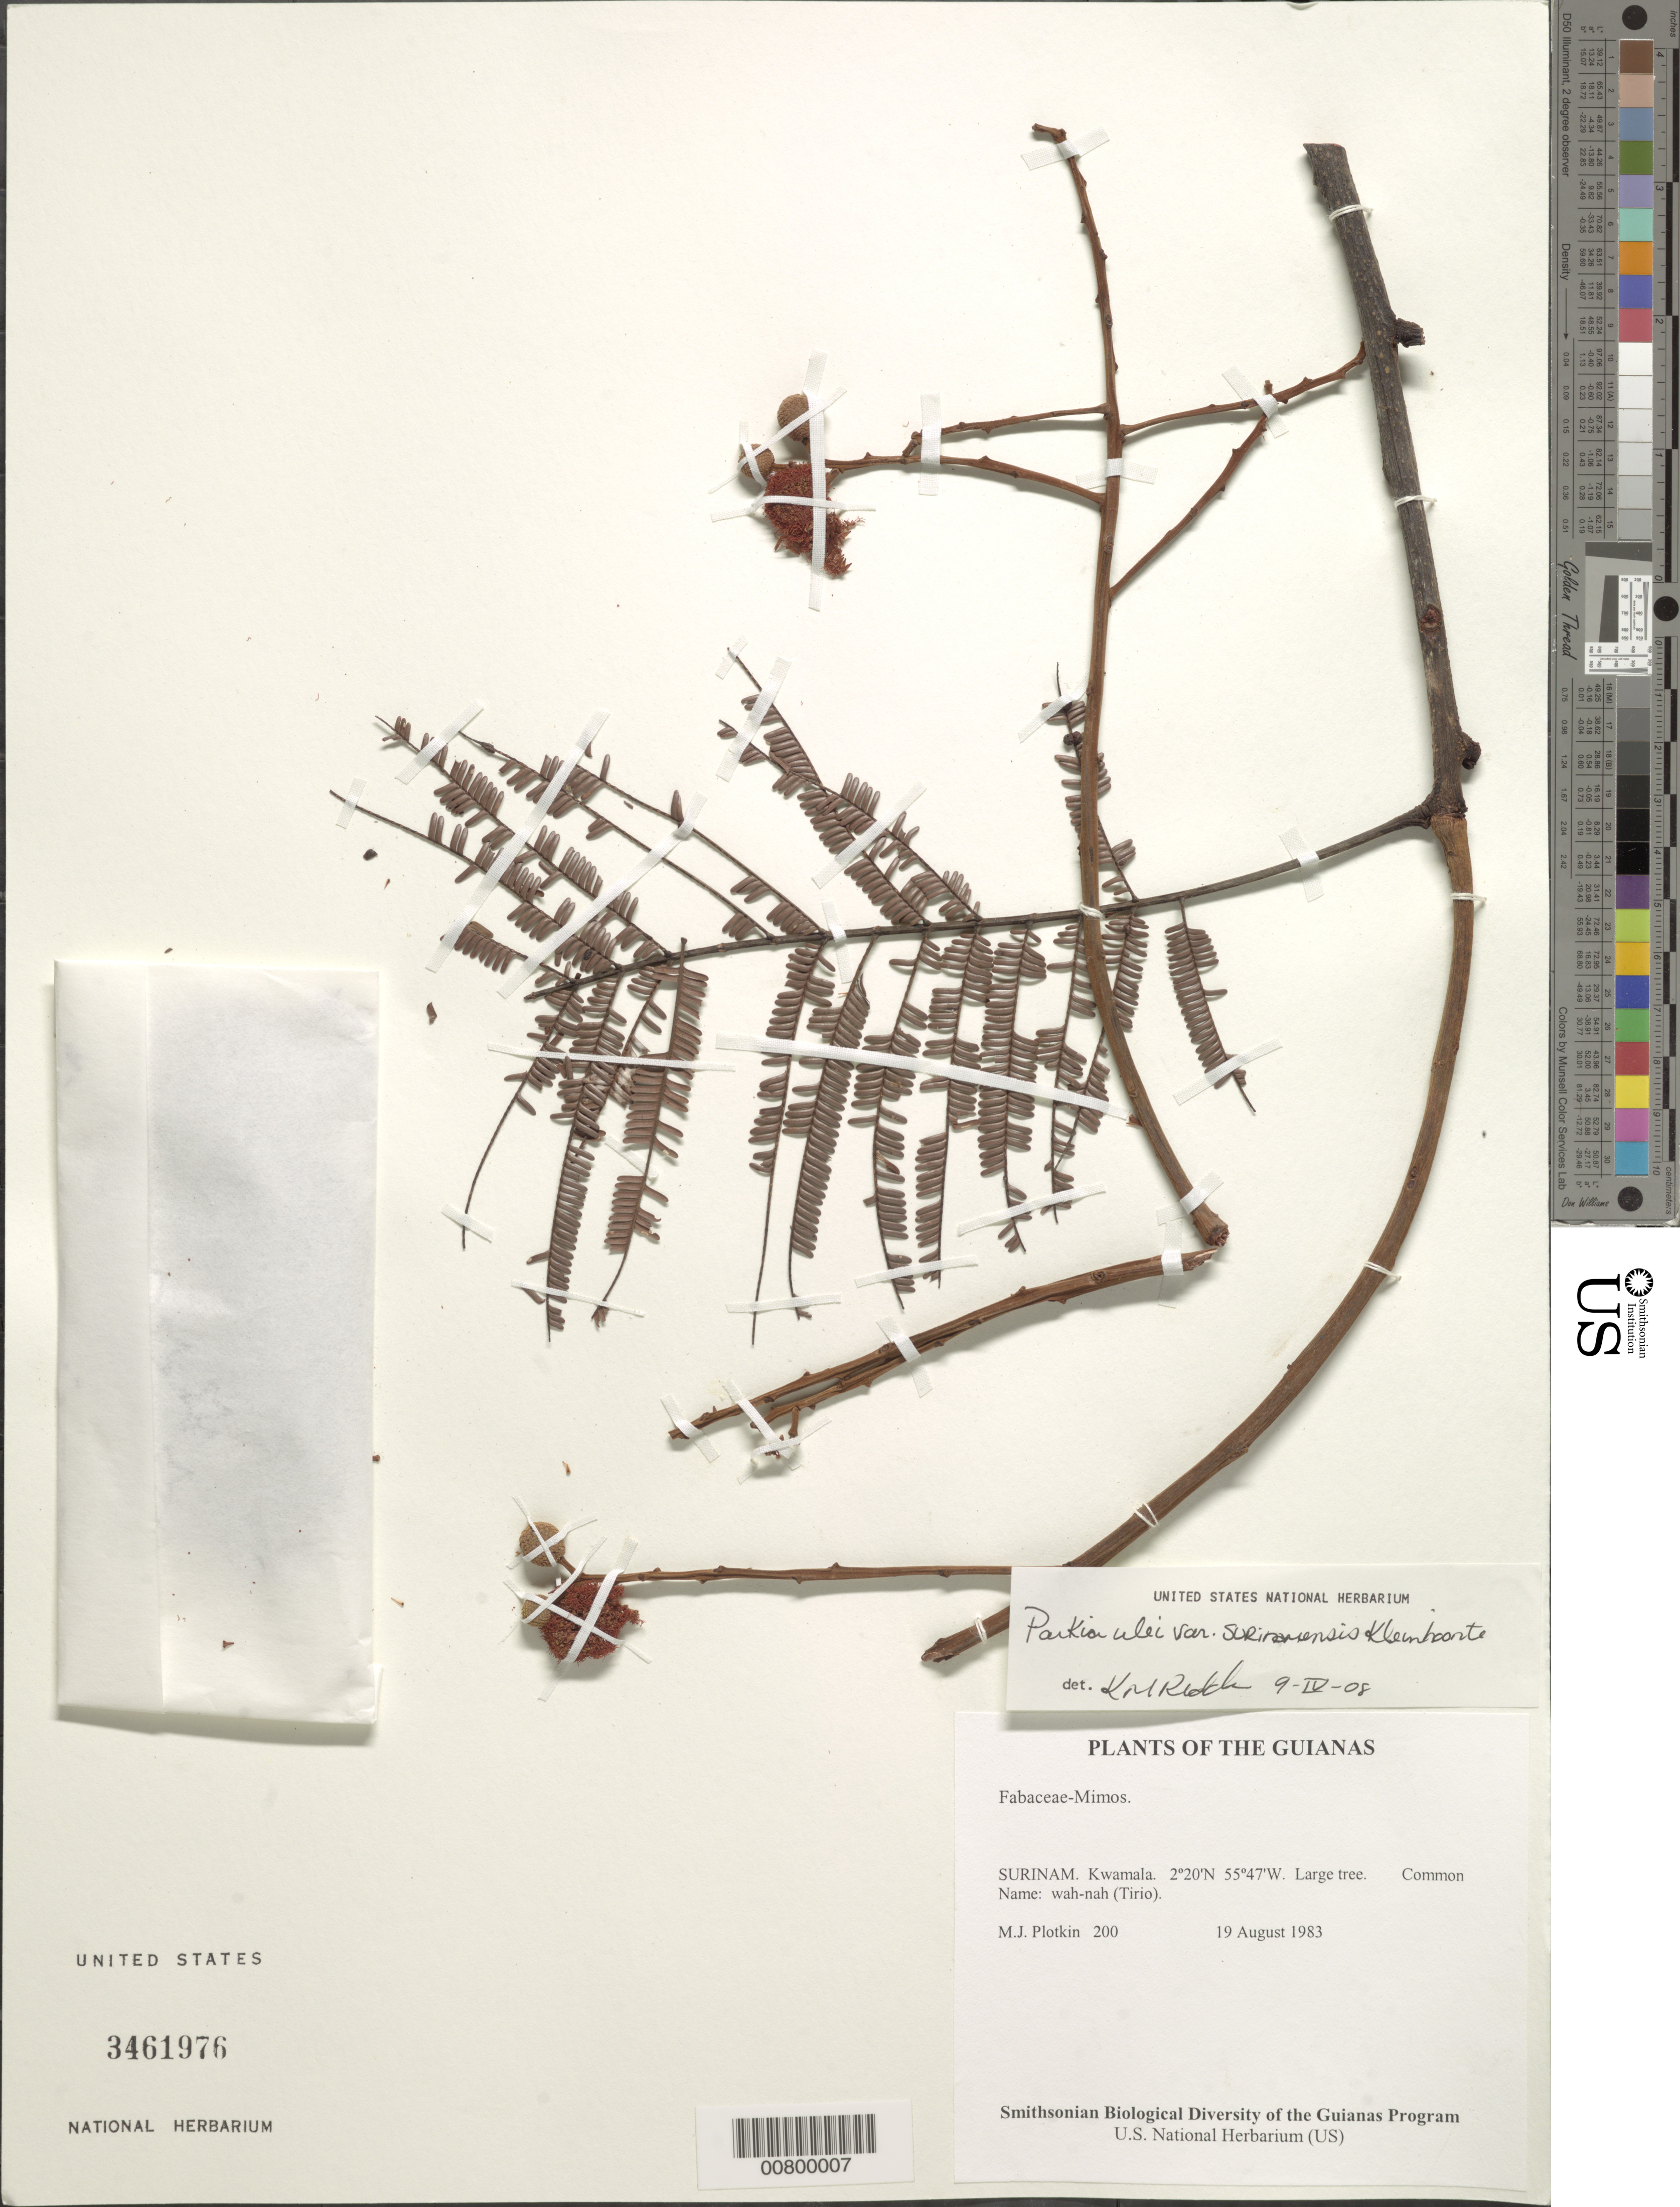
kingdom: Plantae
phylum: Tracheophyta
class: Magnoliopsida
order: Fabales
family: Fabaceae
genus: Parkia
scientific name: Parkia ulei var. surinamensis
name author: Kleinhoonte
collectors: M. Plotkin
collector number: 200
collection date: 1983-08-19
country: Suriname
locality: Surinam. Kwamala.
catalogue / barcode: US 3461976